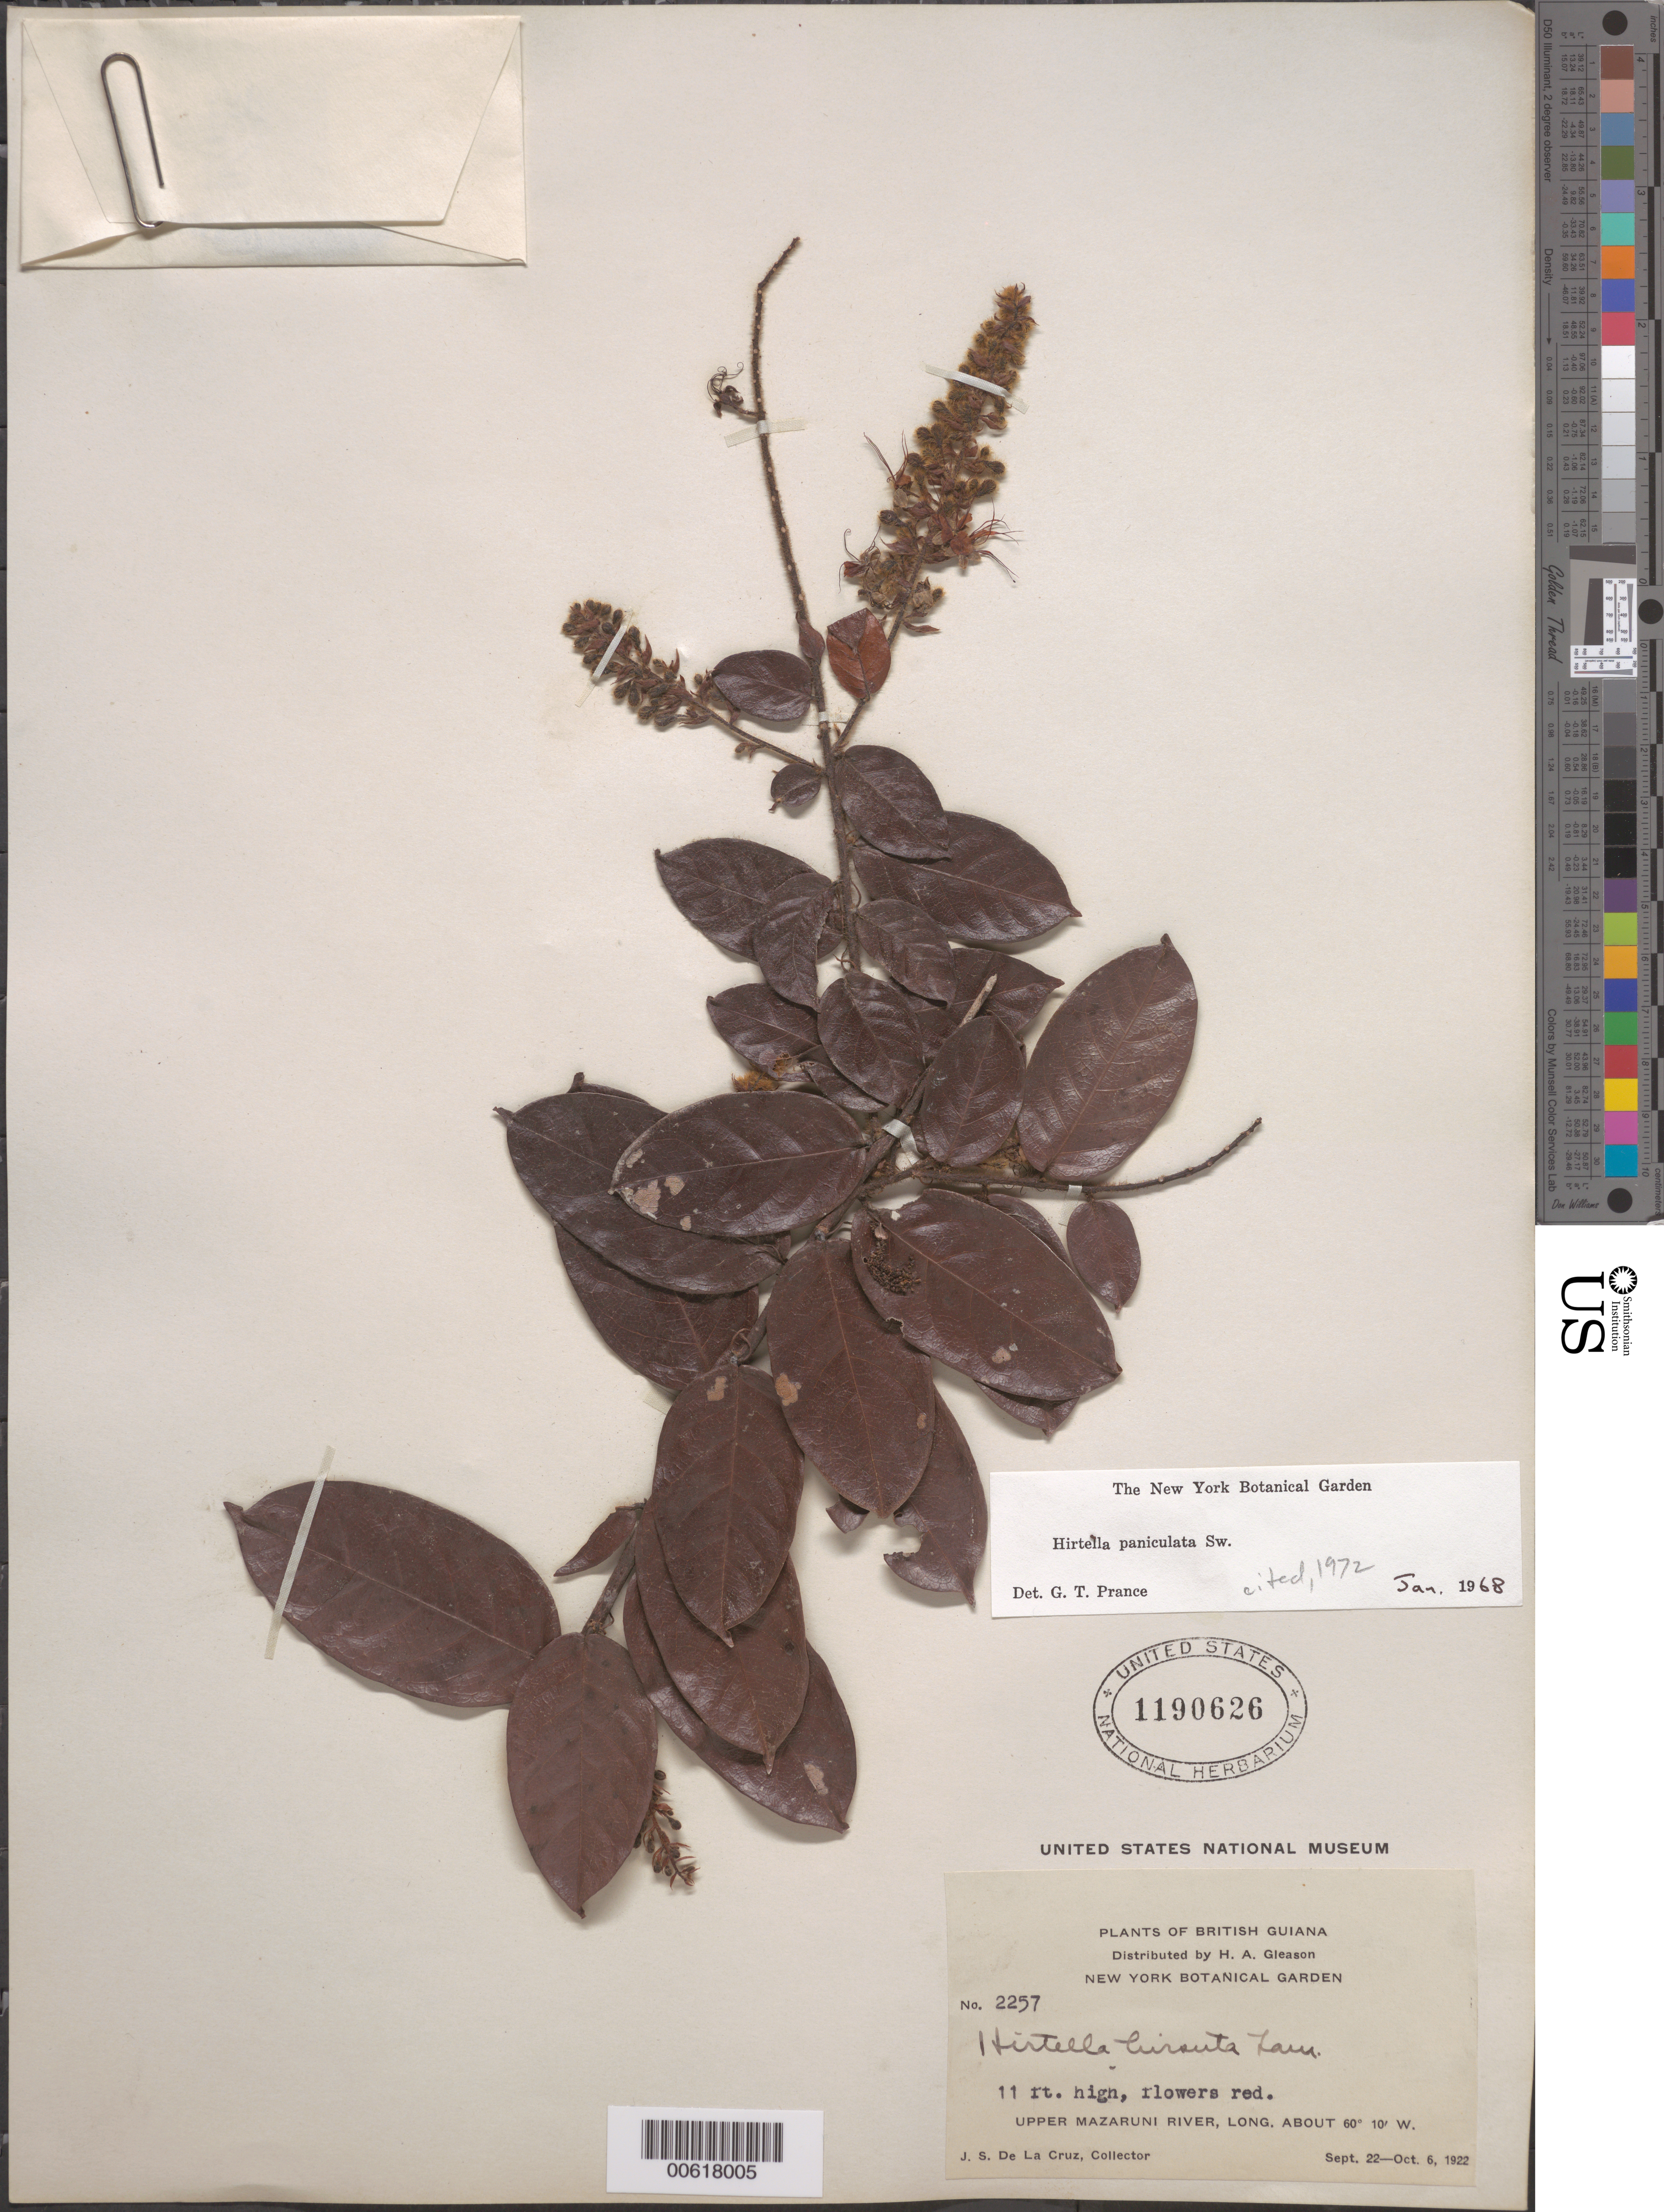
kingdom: Plantae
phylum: Tracheophyta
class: Magnoliopsida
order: Malpighiales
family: Chrysobalanaceae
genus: Hirtella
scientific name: Hirtella paniculata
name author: Sw.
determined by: Prance, G. T.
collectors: J. S. de la Cruz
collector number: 2257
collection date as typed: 22-Sep-22 to 6-Oct-22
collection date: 1922-09-22/1922-10-06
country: Guyana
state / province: Cuyuni-Mazaruni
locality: Upper Mazaruni R.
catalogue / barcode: US 1190626